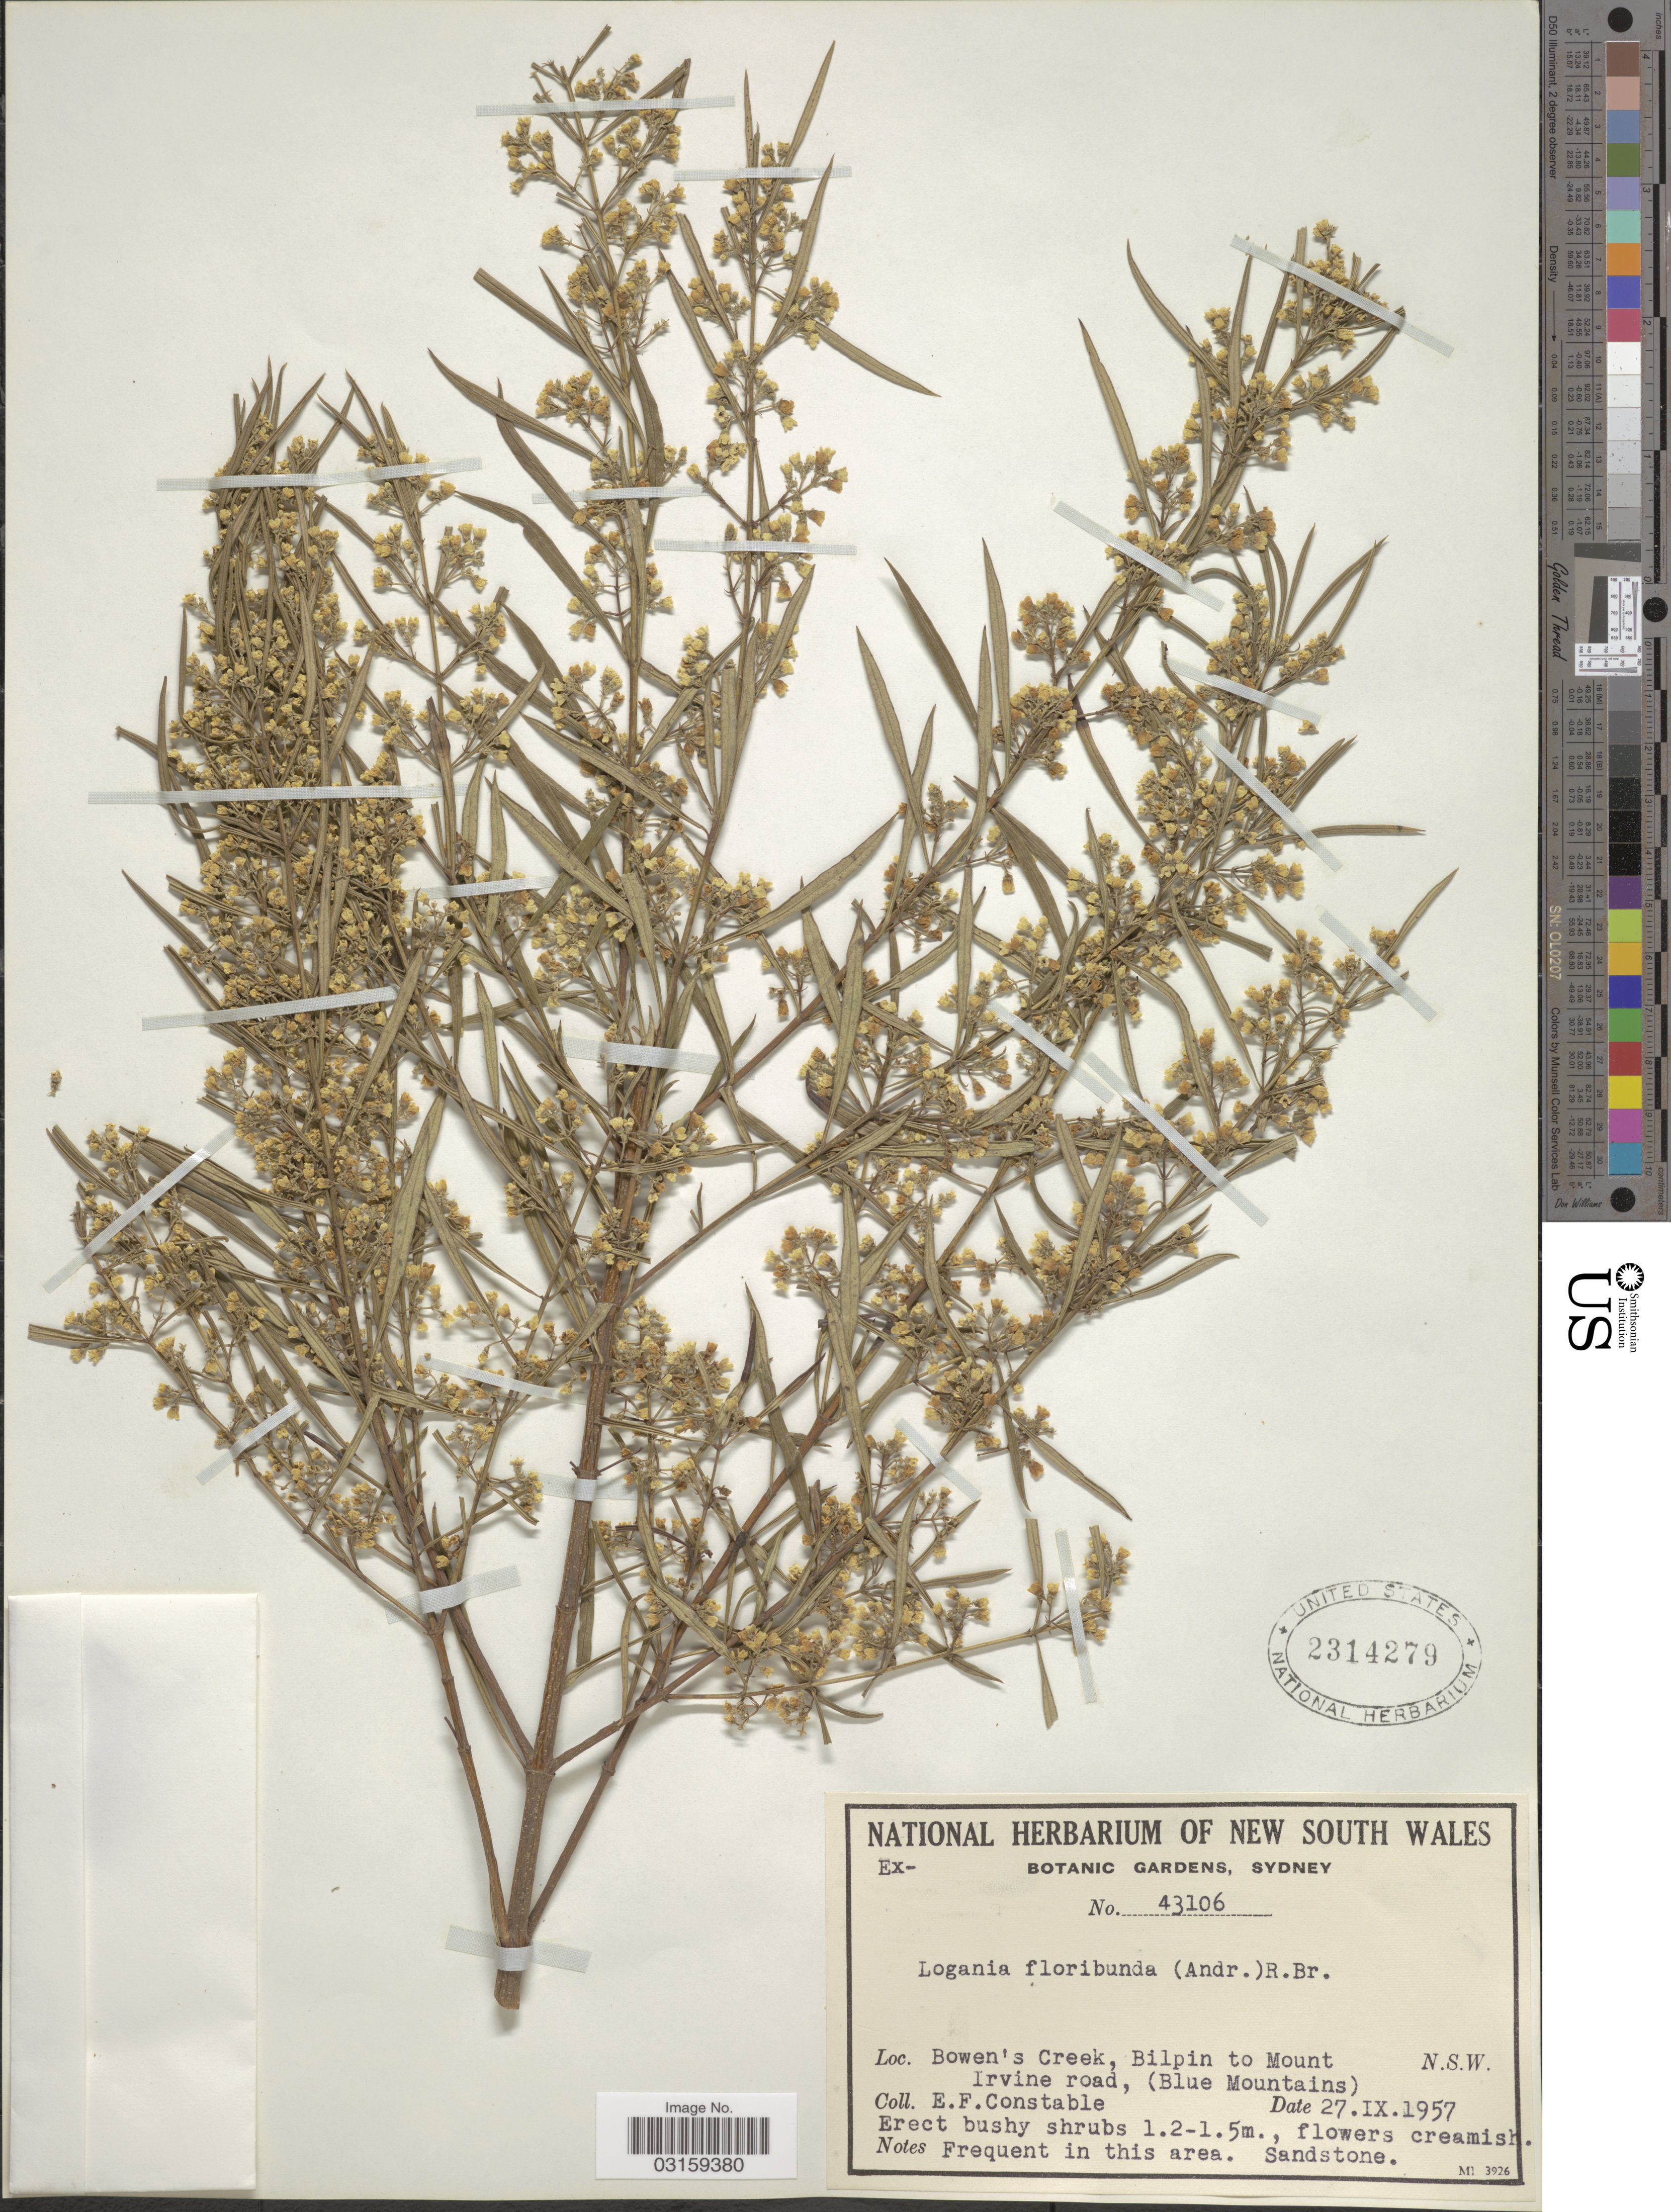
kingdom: Plantae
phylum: Tracheophyta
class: Magnoliopsida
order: Gentianales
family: Loganiaceae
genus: Logania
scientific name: Logania albiflora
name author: (Andrews) Druce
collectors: E. F. Constable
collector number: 43106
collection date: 1957-09-27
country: Australia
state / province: New South Wales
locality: Bowen's Creek, Bilpin to Mount Irvine road, (Blue Mountains). N. S. W.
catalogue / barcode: US 2314279